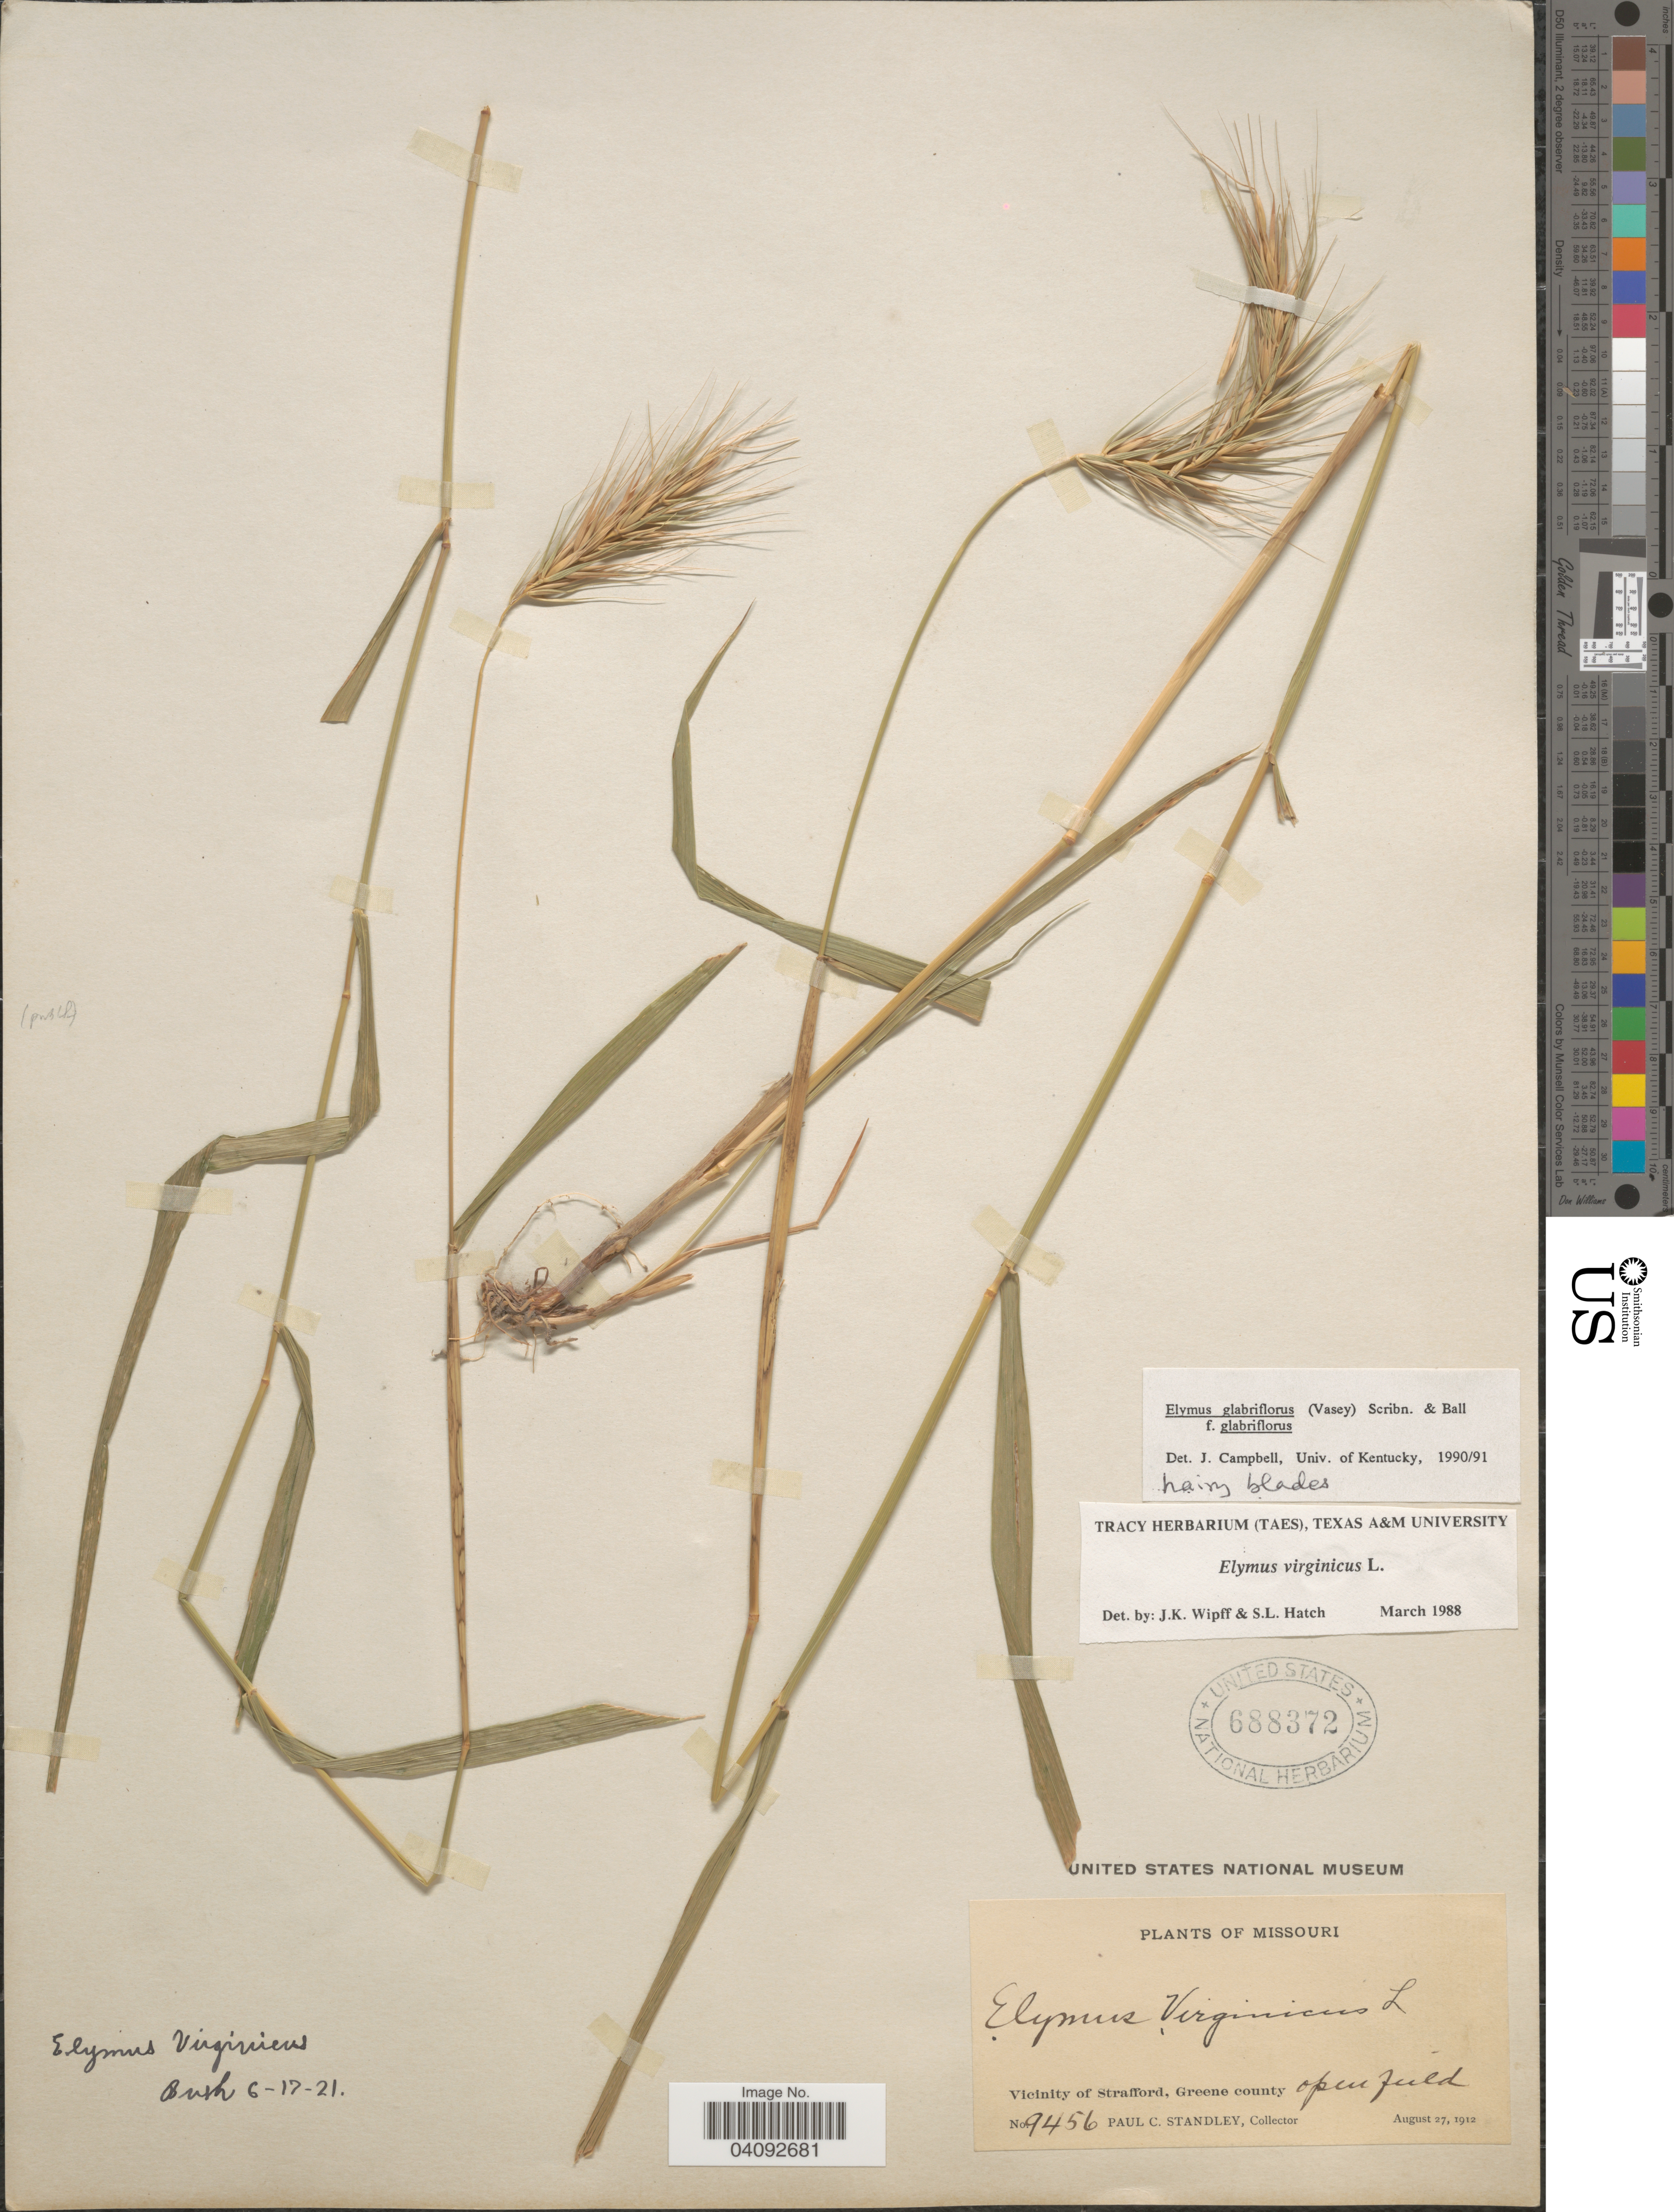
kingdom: Plantae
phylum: Tracheophyta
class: Liliopsida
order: Poales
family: Poaceae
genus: Elymus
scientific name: Elymus glabriflorus var. glabriflorus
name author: (Vasey ex L.H. Dewey) Scribn. & C.R. Ball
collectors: P. C. Standley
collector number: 9456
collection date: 1912-08-27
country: United States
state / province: Missouri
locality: Vicinity of Strafford, Greene County open field.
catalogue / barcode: US 688372